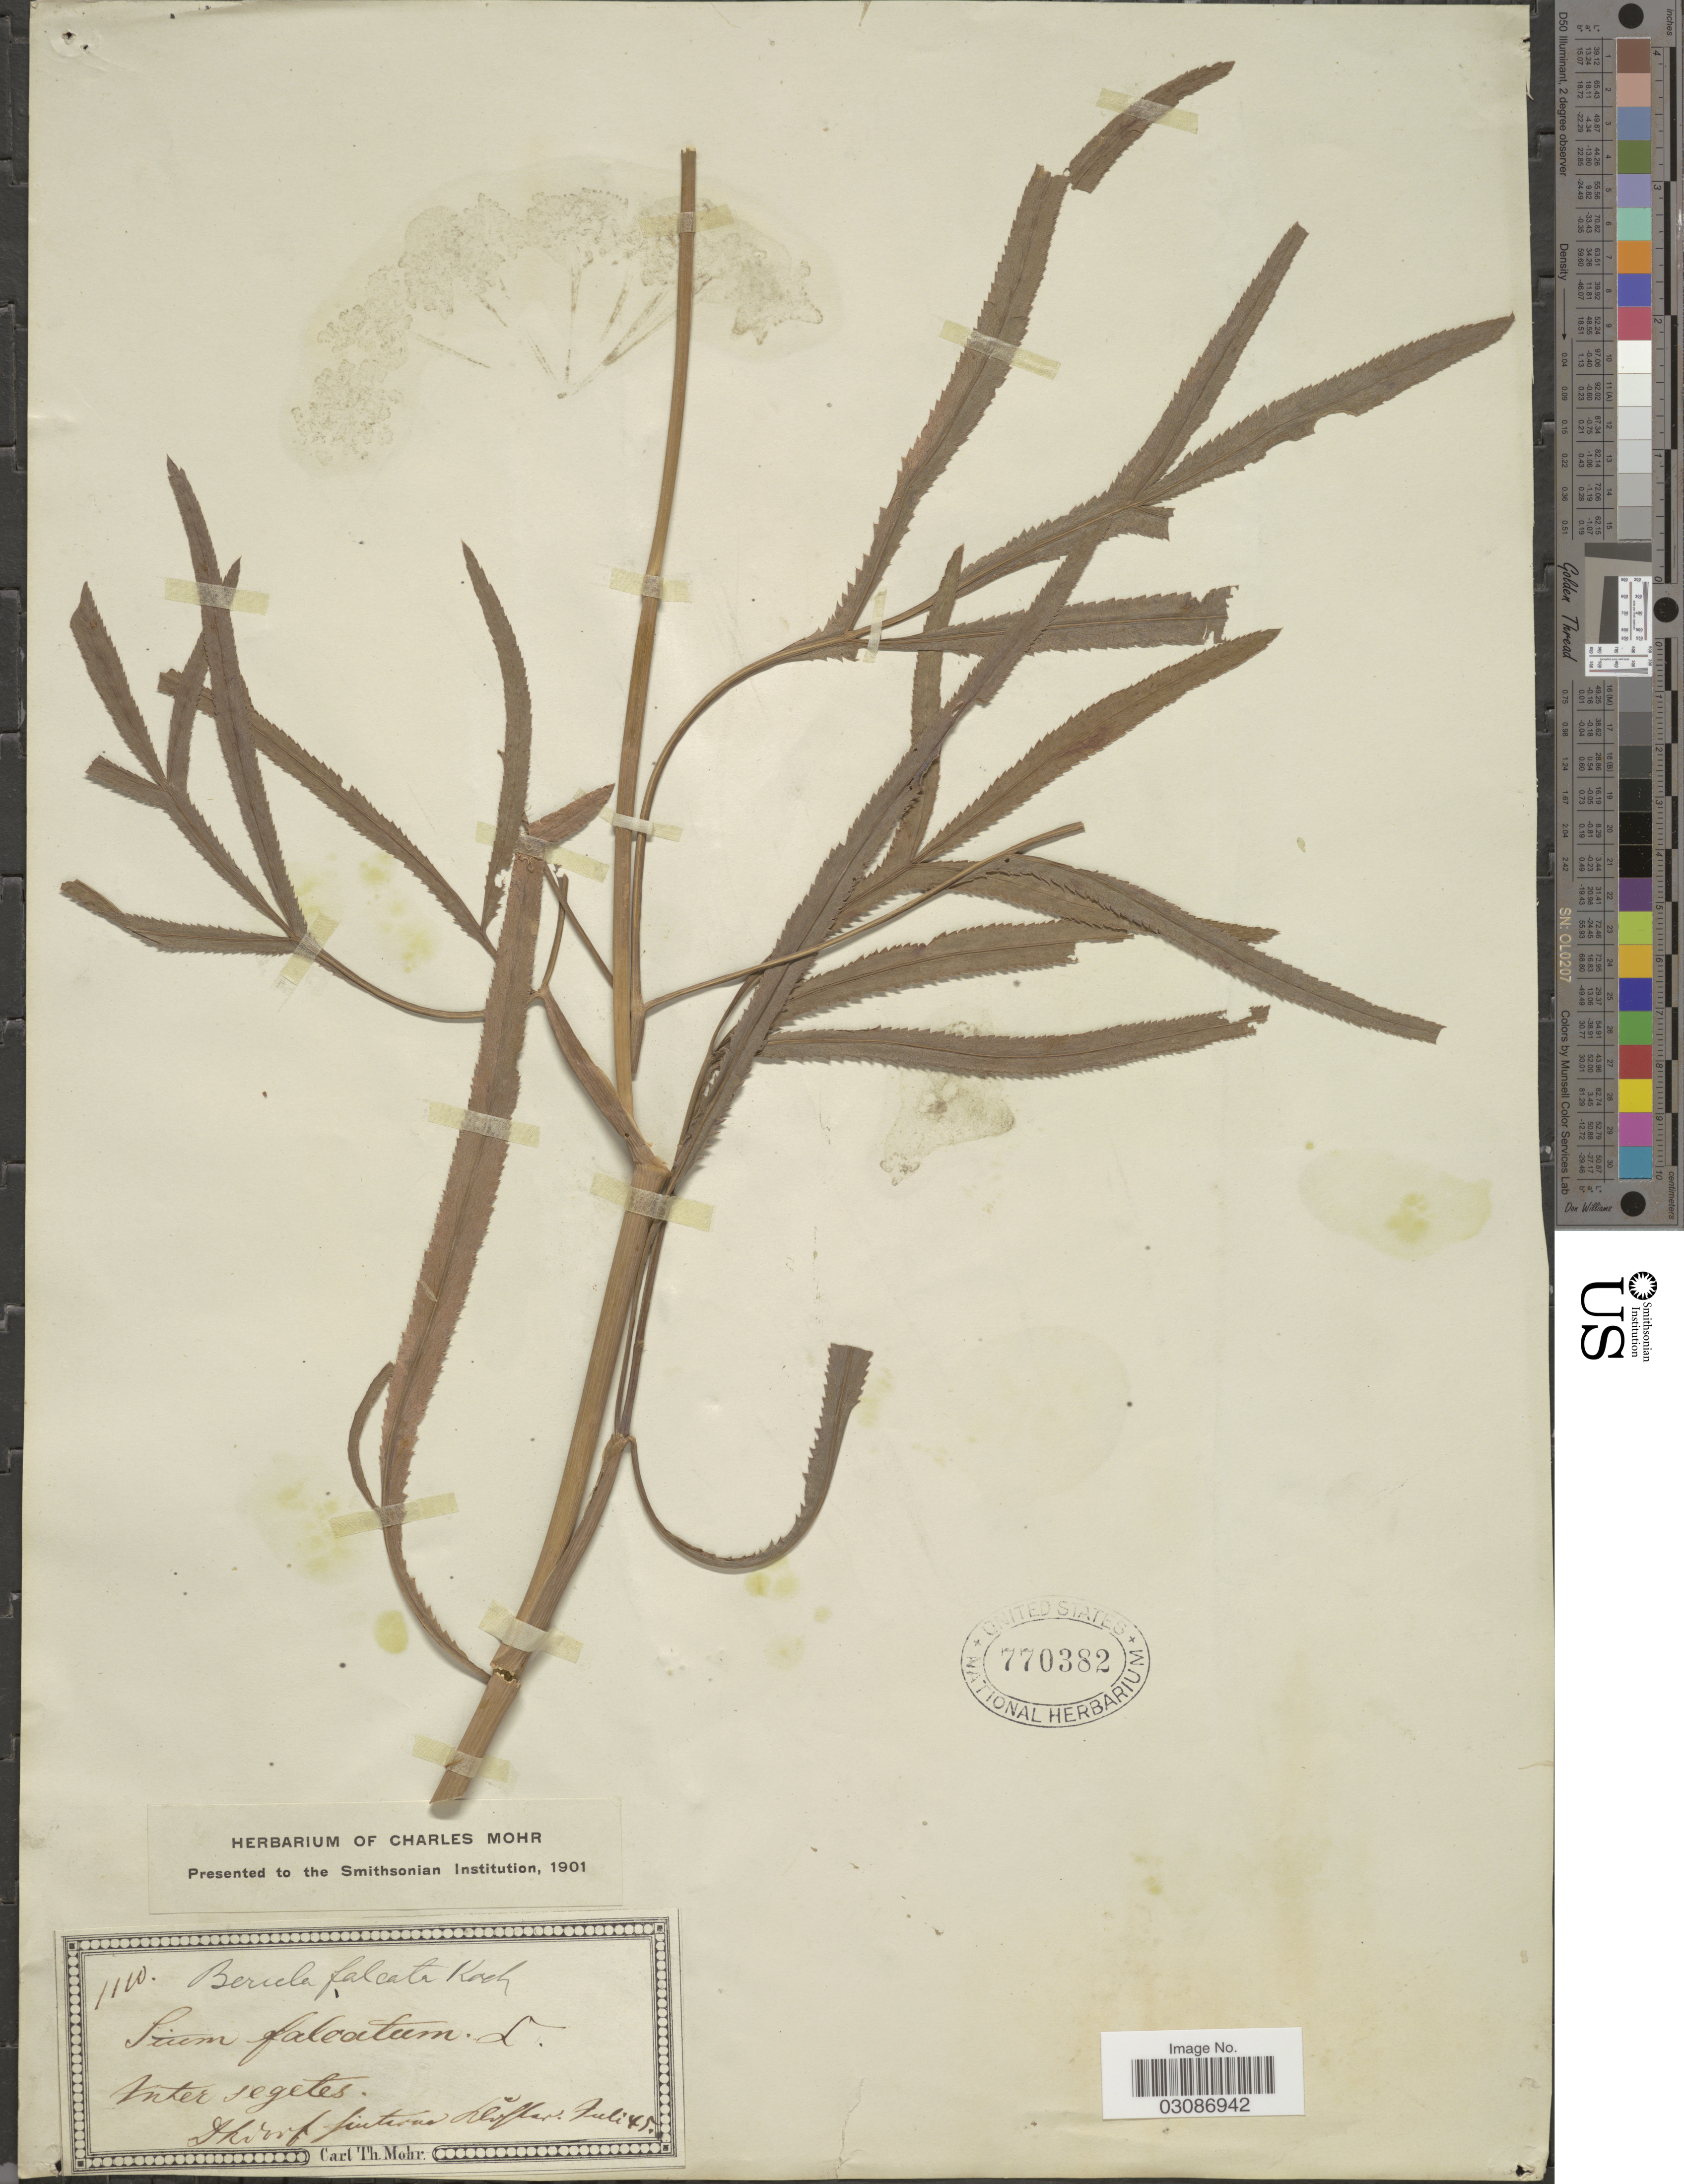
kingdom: Plantae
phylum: Tracheophyta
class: Magnoliopsida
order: Apiales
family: Apiaceae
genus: Berula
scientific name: Berula erecta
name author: (Huds.) Coville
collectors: Mohr, C. T. (herbarium)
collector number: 1110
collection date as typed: Transcribed d/m/y: /7/45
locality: Inter segetes. Pintesano Dofler. [interpreted]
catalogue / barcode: US 770382